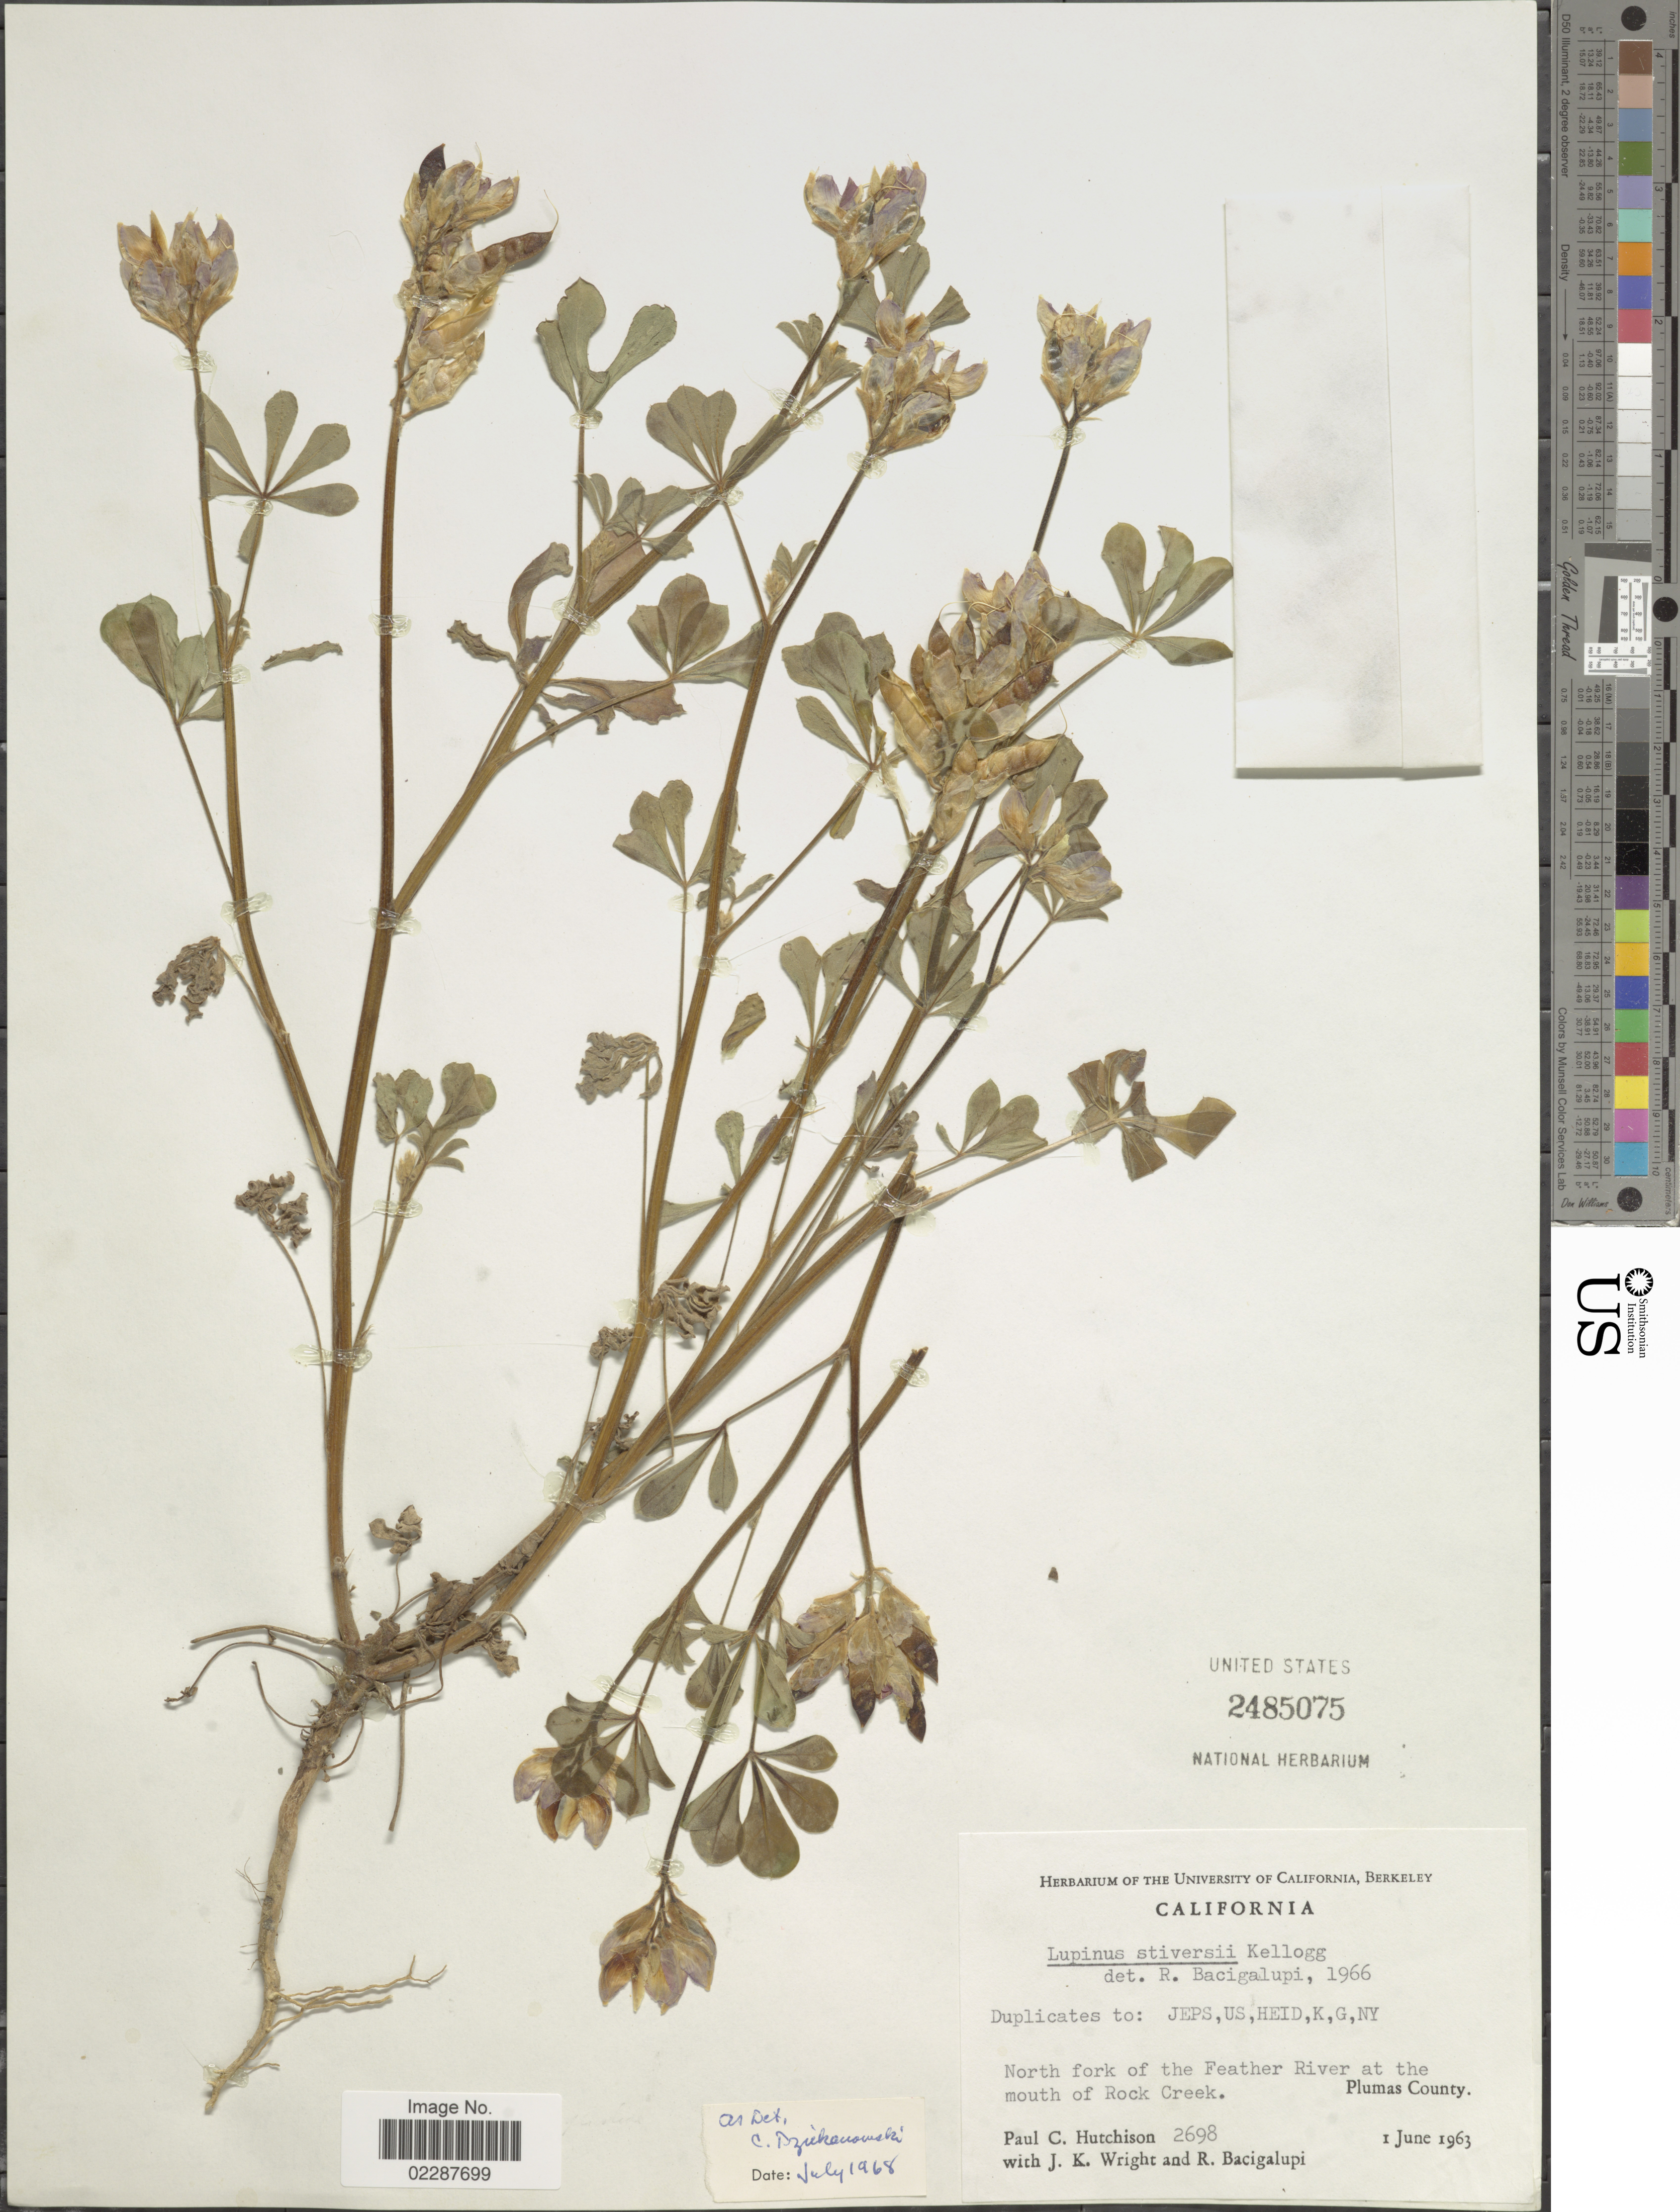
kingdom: Plantae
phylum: Tracheophyta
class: Magnoliopsida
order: Fabales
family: Fabaceae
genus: Lupinus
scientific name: Lupinus stiversii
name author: Kellogg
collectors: P. C. Hutchison, J. K. Wright & R. Bacigalupi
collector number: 2698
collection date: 1963-06-01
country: United States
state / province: California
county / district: Plumas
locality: North fork of the Feather River at the mouth of Rock Creek, Plumas County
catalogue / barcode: US 2485075